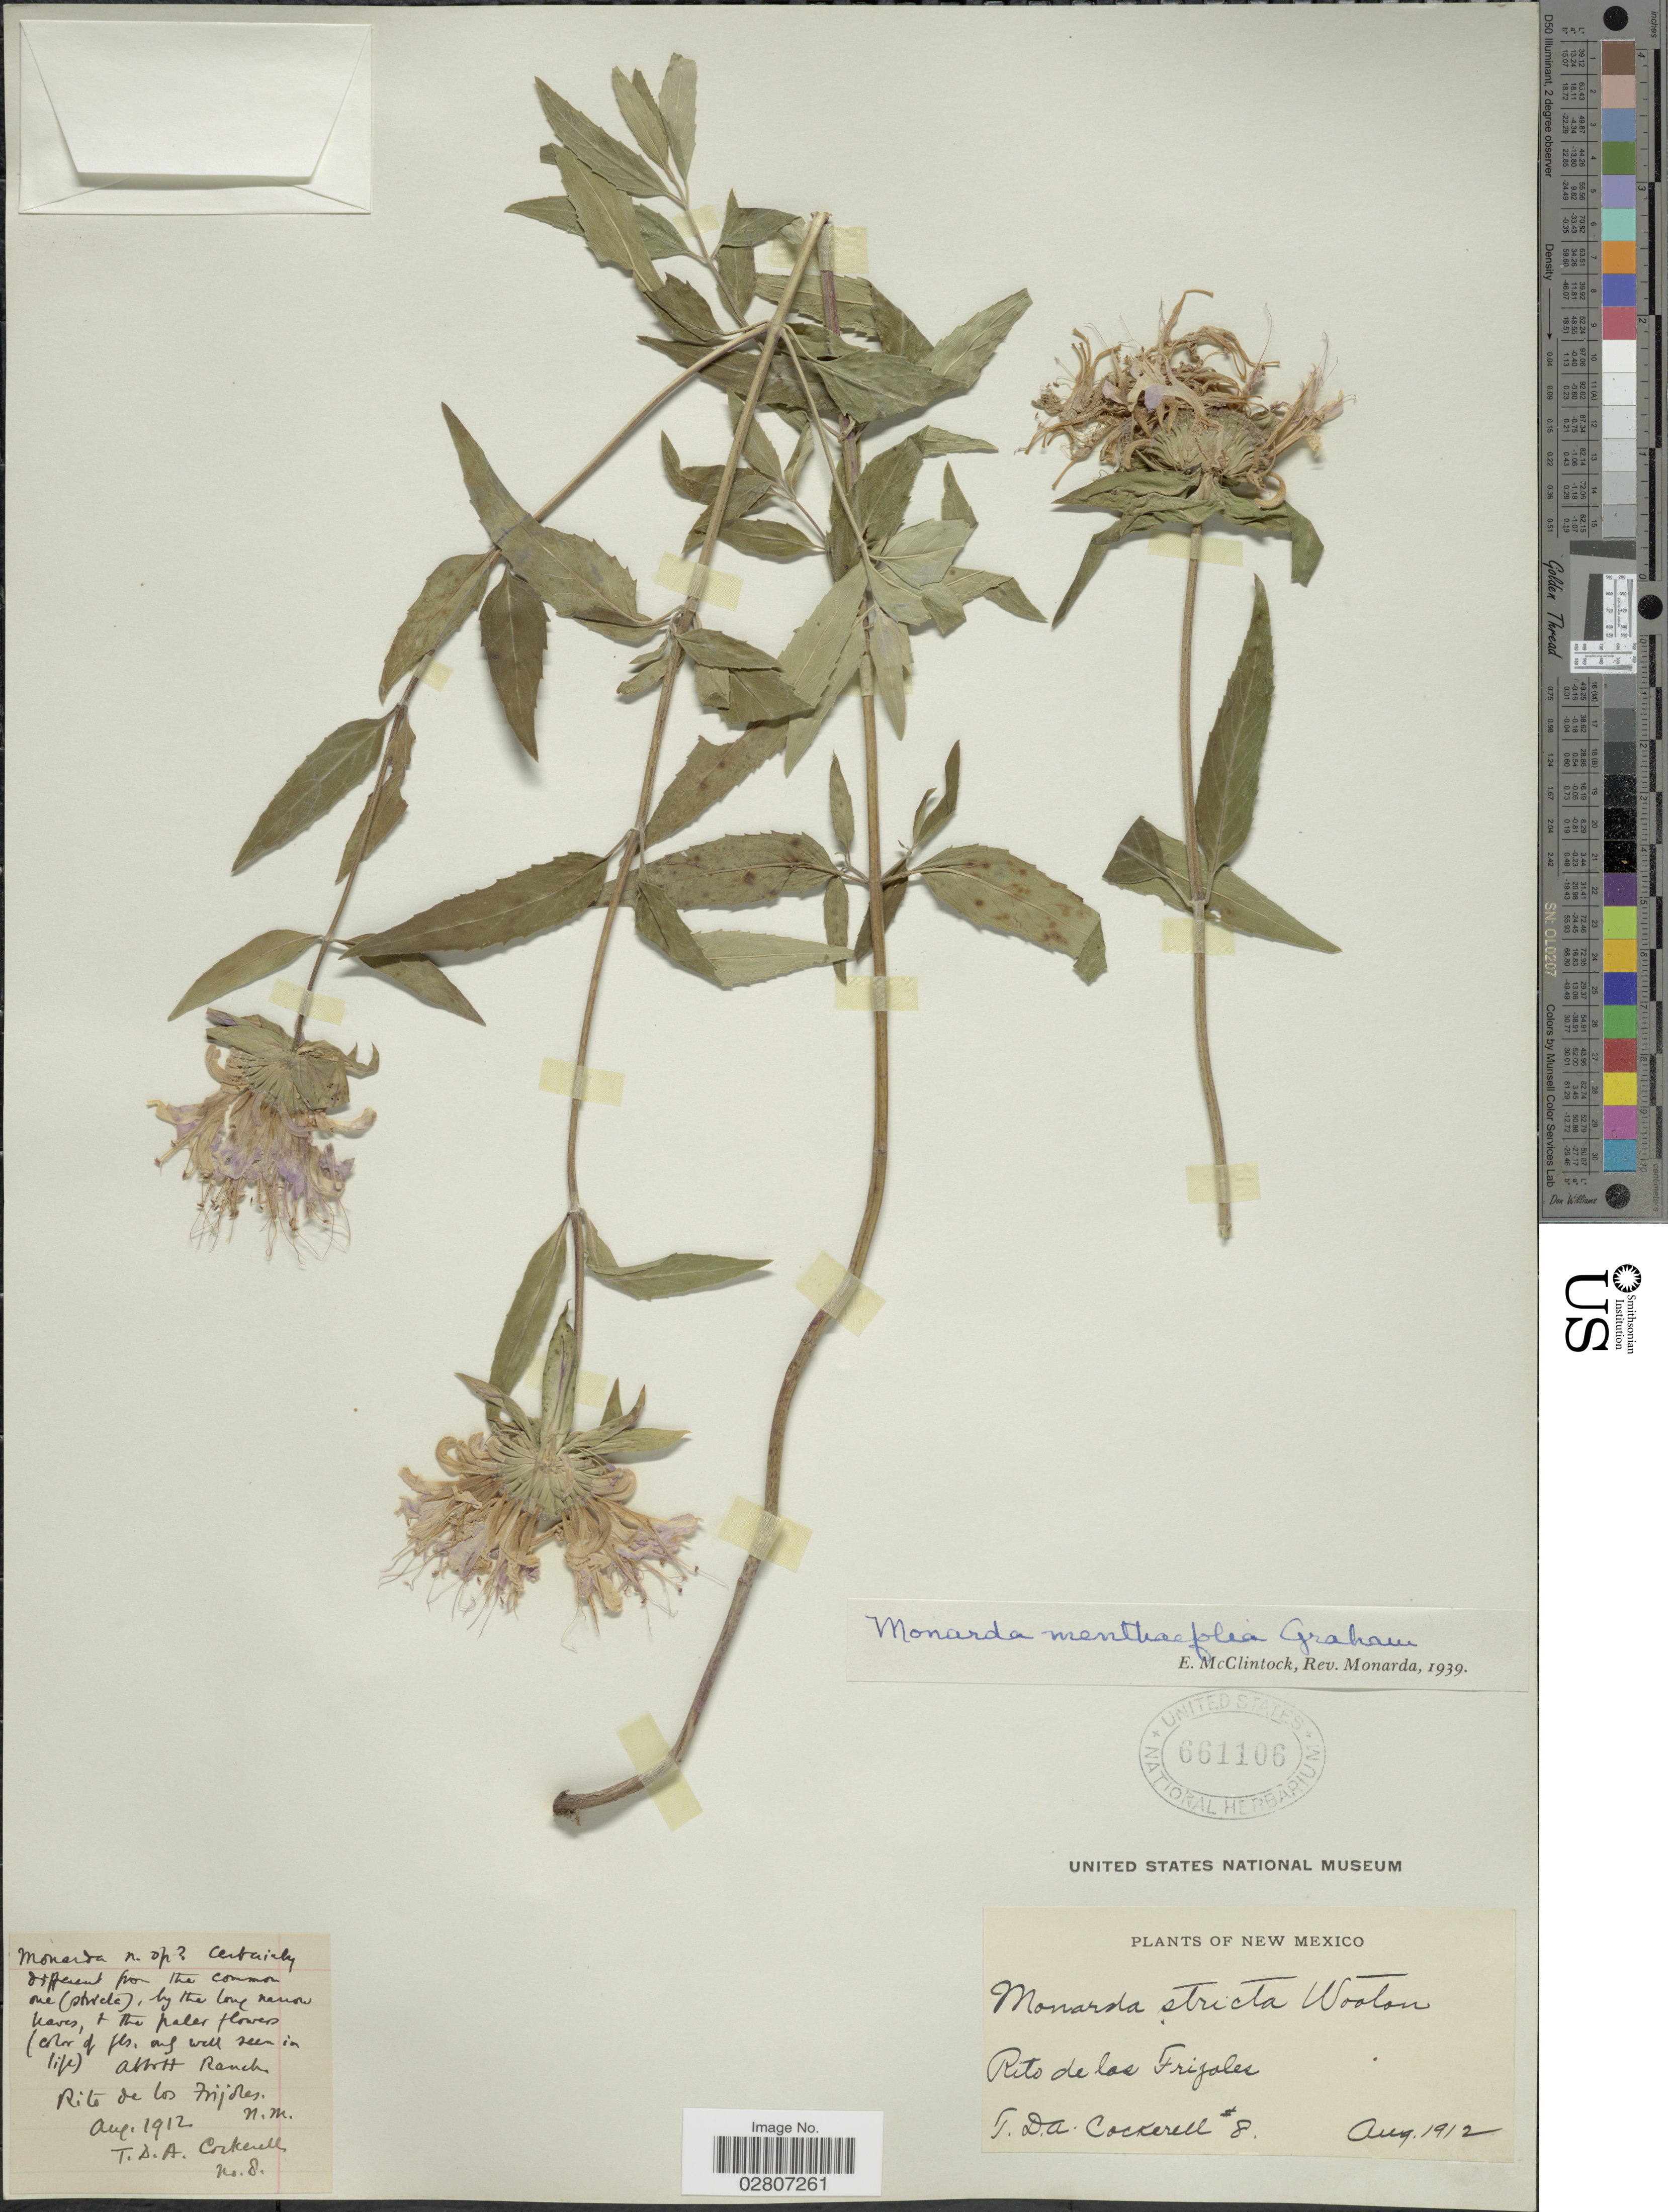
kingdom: Plantae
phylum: Tracheophyta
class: Magnoliopsida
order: Lamiales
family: Lamiaceae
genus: Monarda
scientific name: Monarda fistulosa var. menthifolia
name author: (Graham) Fernald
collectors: T. Cockerell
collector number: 8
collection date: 1912-08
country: United States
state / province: New Mexico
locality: Rito de las Frijoles.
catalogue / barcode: US 661106